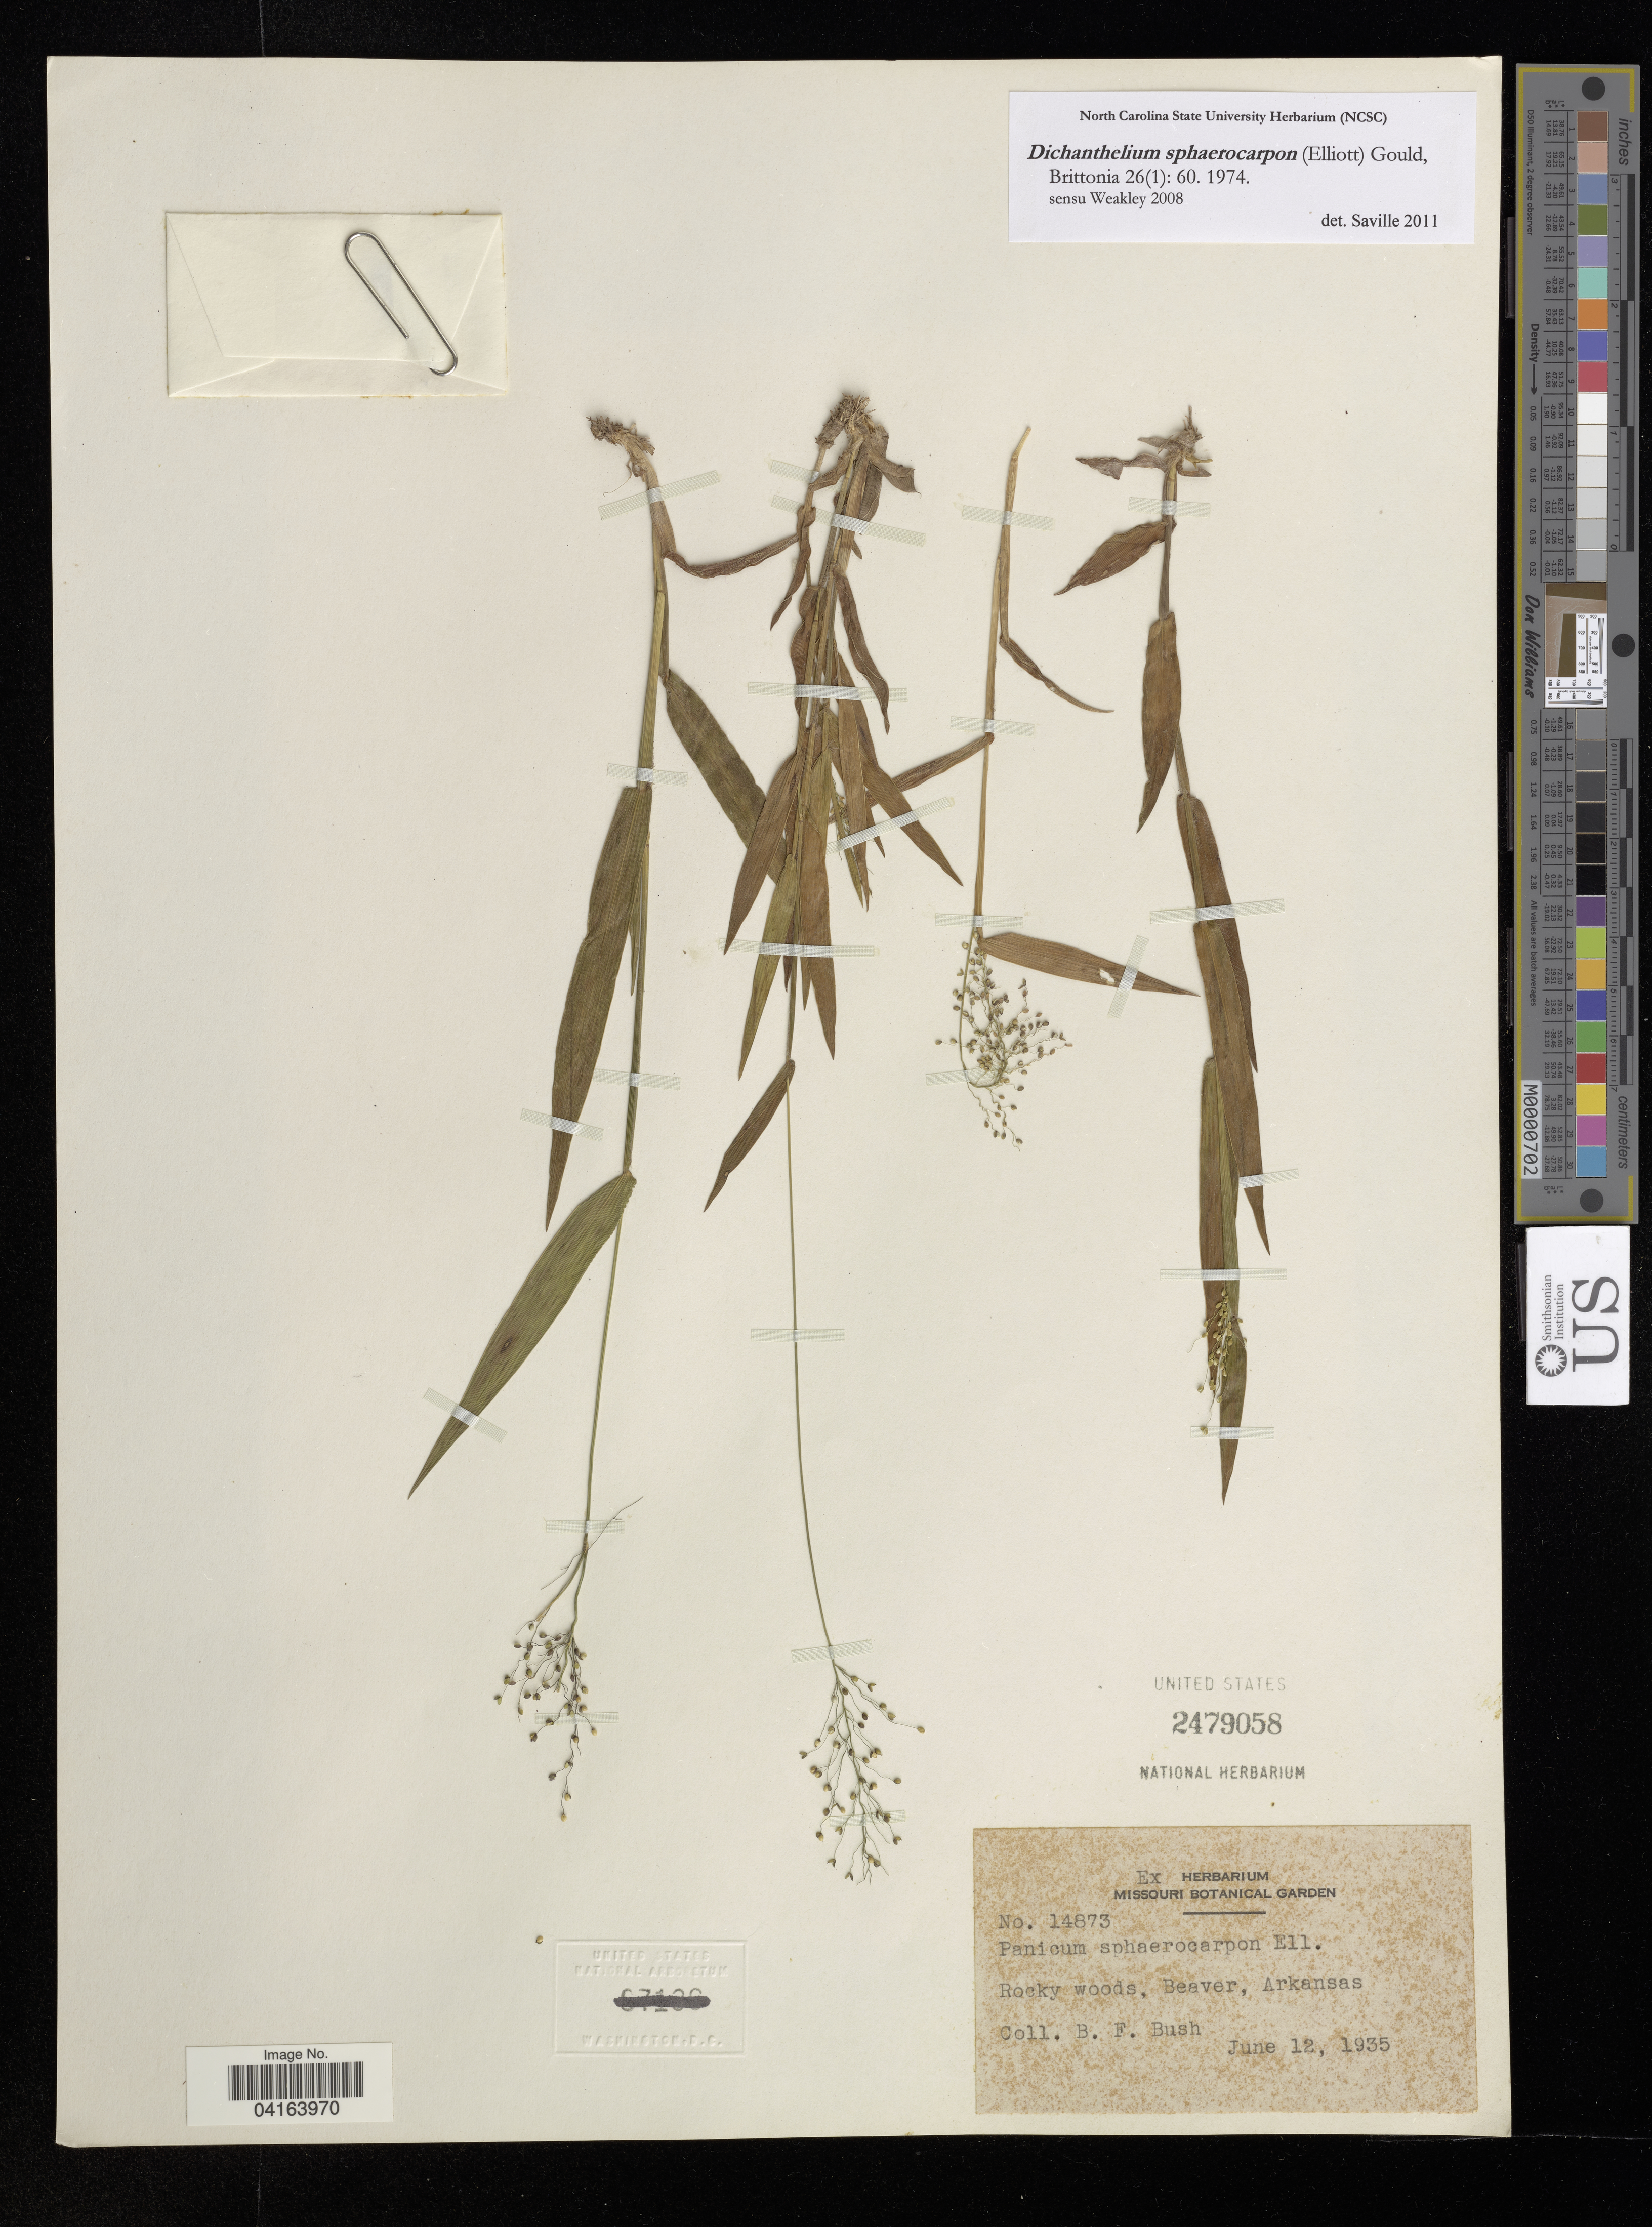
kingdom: Plantae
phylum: Tracheophyta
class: Liliopsida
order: Poales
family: Poaceae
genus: Dichanthelium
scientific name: Dichanthelium sphaerocarpon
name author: (Elliott) Gould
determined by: Saville, A. C., (NCSC), North Carolina State University (UNITED STATES)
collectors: B. F. Bush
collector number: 14873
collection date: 1935-06-12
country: United States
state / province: Arkansas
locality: Rocky woods, Beaver.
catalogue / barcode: US 2479058